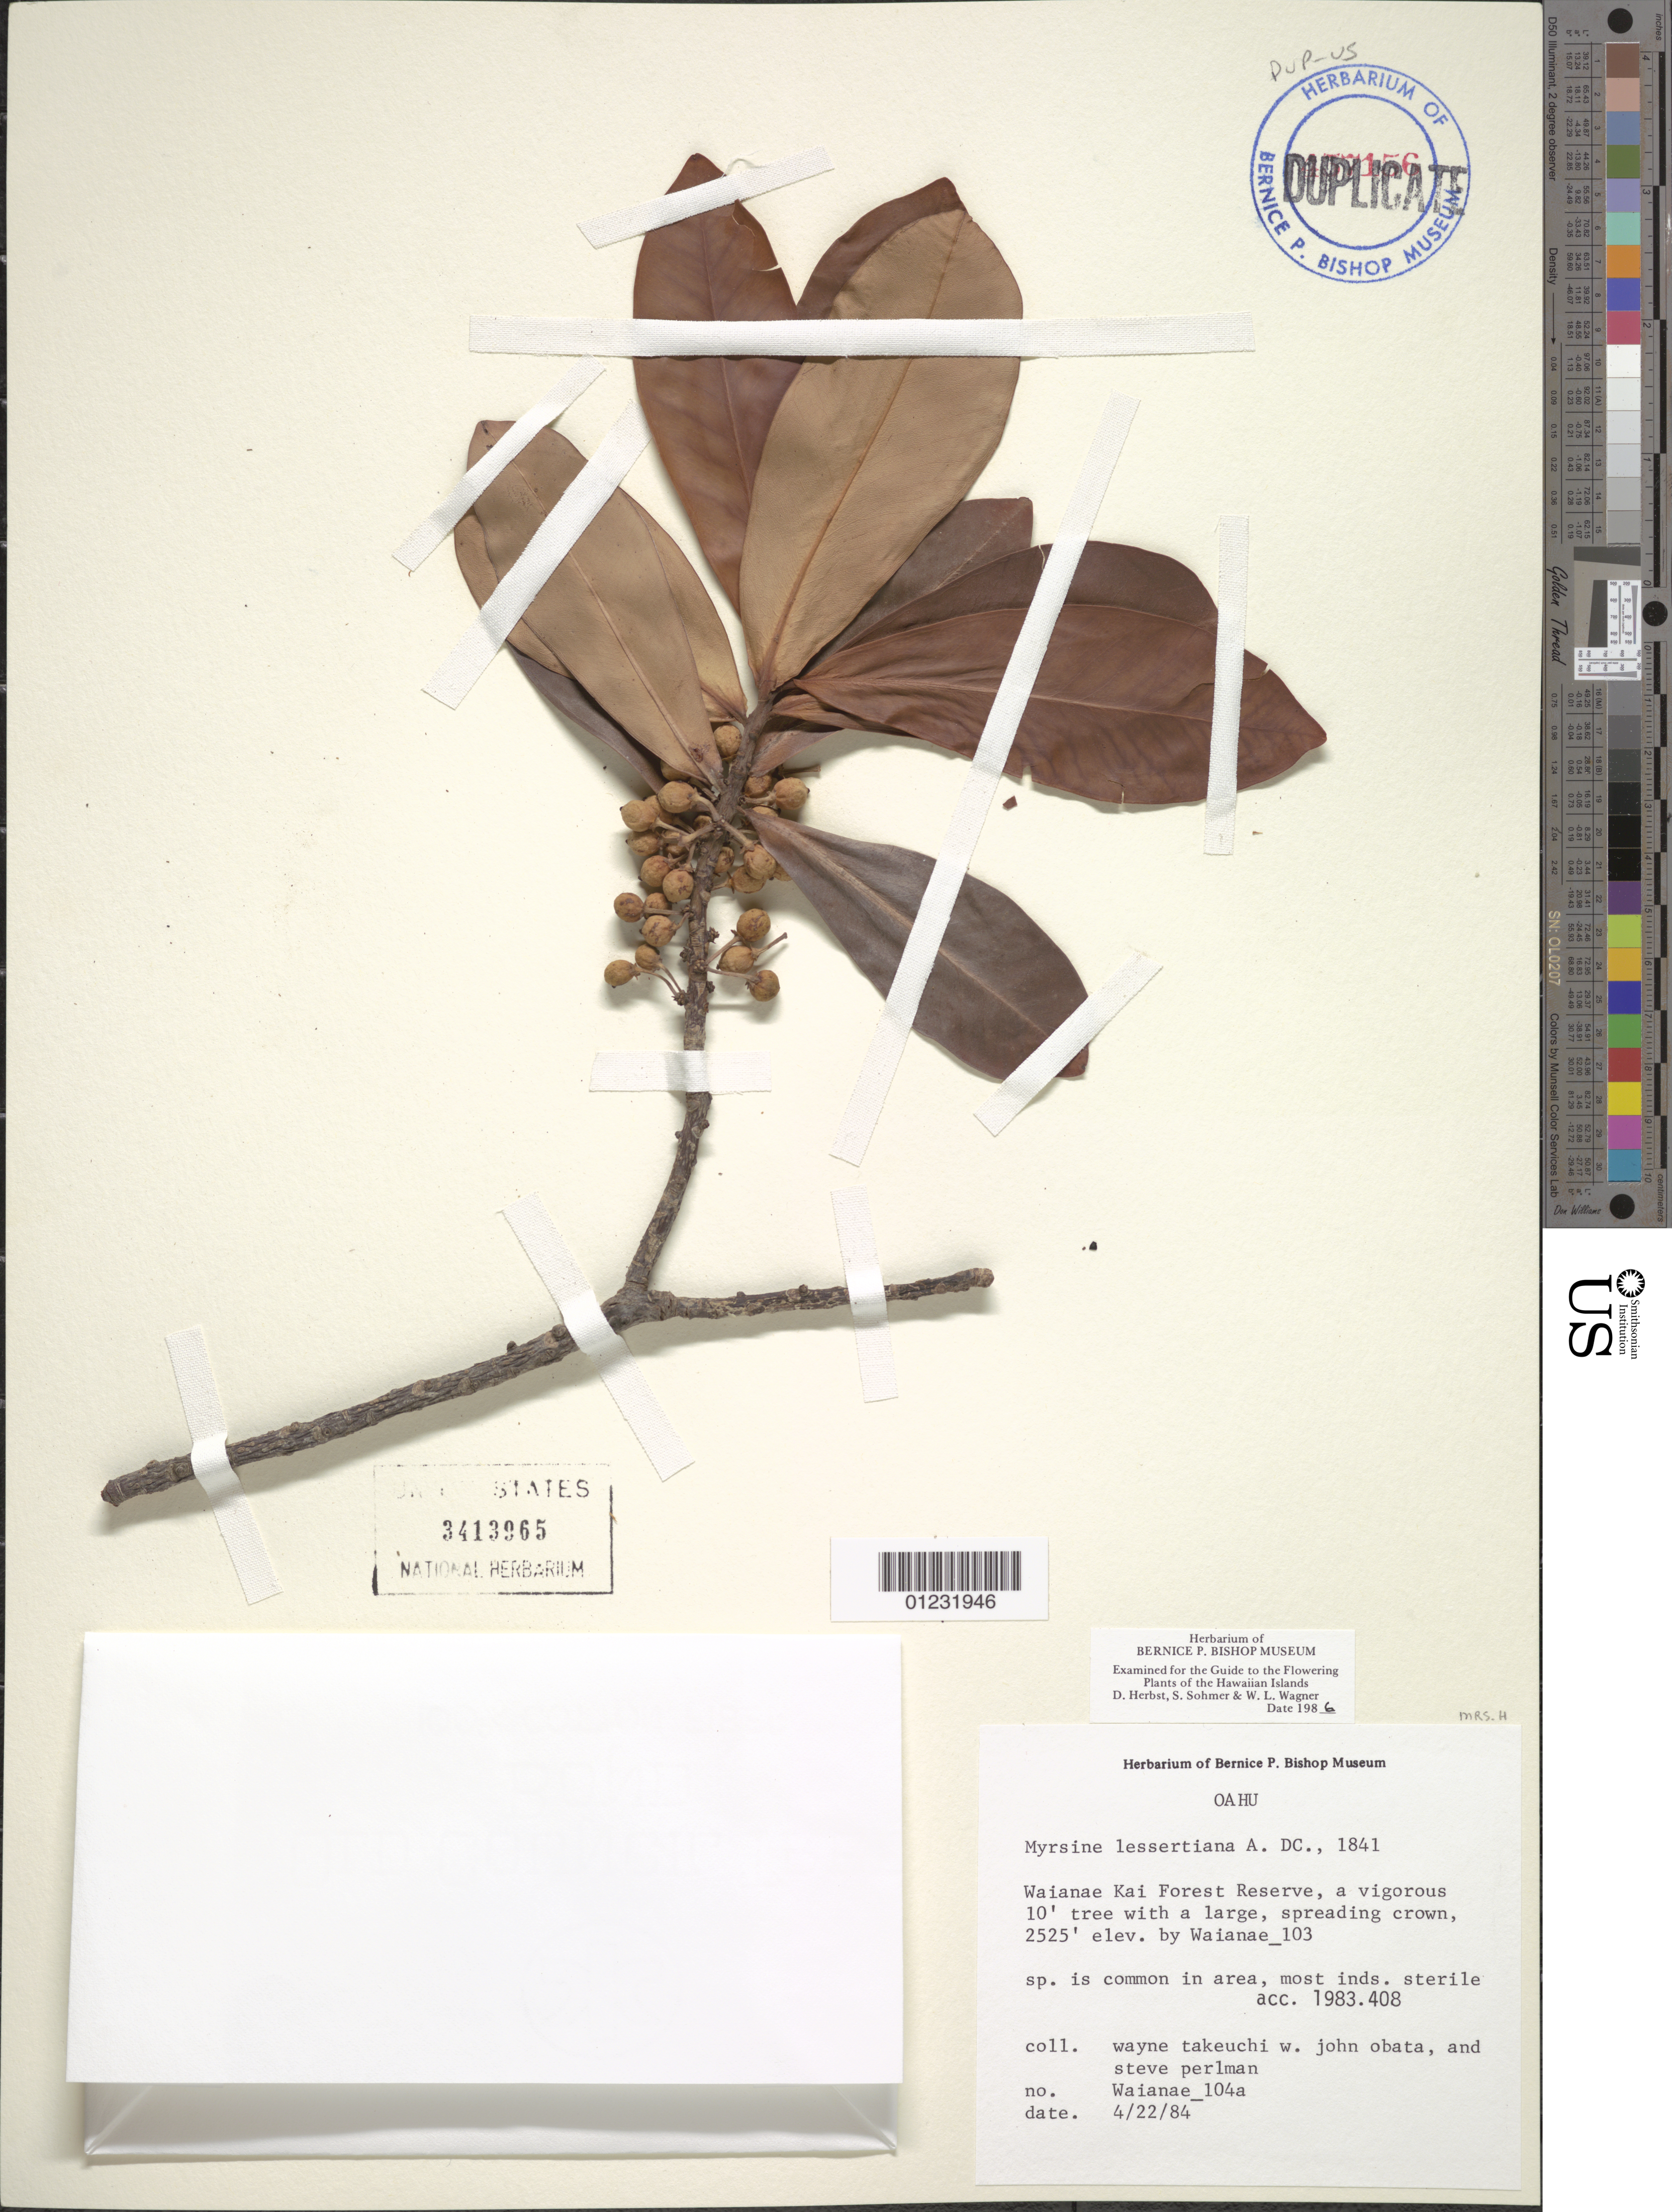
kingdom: Plantae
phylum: Tracheophyta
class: Magnoliopsida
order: Ericales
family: Primulaceae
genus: Myrsine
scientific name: Myrsine lessertiana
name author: A. DC.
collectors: W. N. Takeuchi, J. Obata & S. P. Perlman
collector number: Waianae_104a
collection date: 1984-04-22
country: United States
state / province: Hawaii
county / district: Honolulu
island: Oahu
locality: Waianae Kai Forest Reserve.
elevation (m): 770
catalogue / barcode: US 3413965